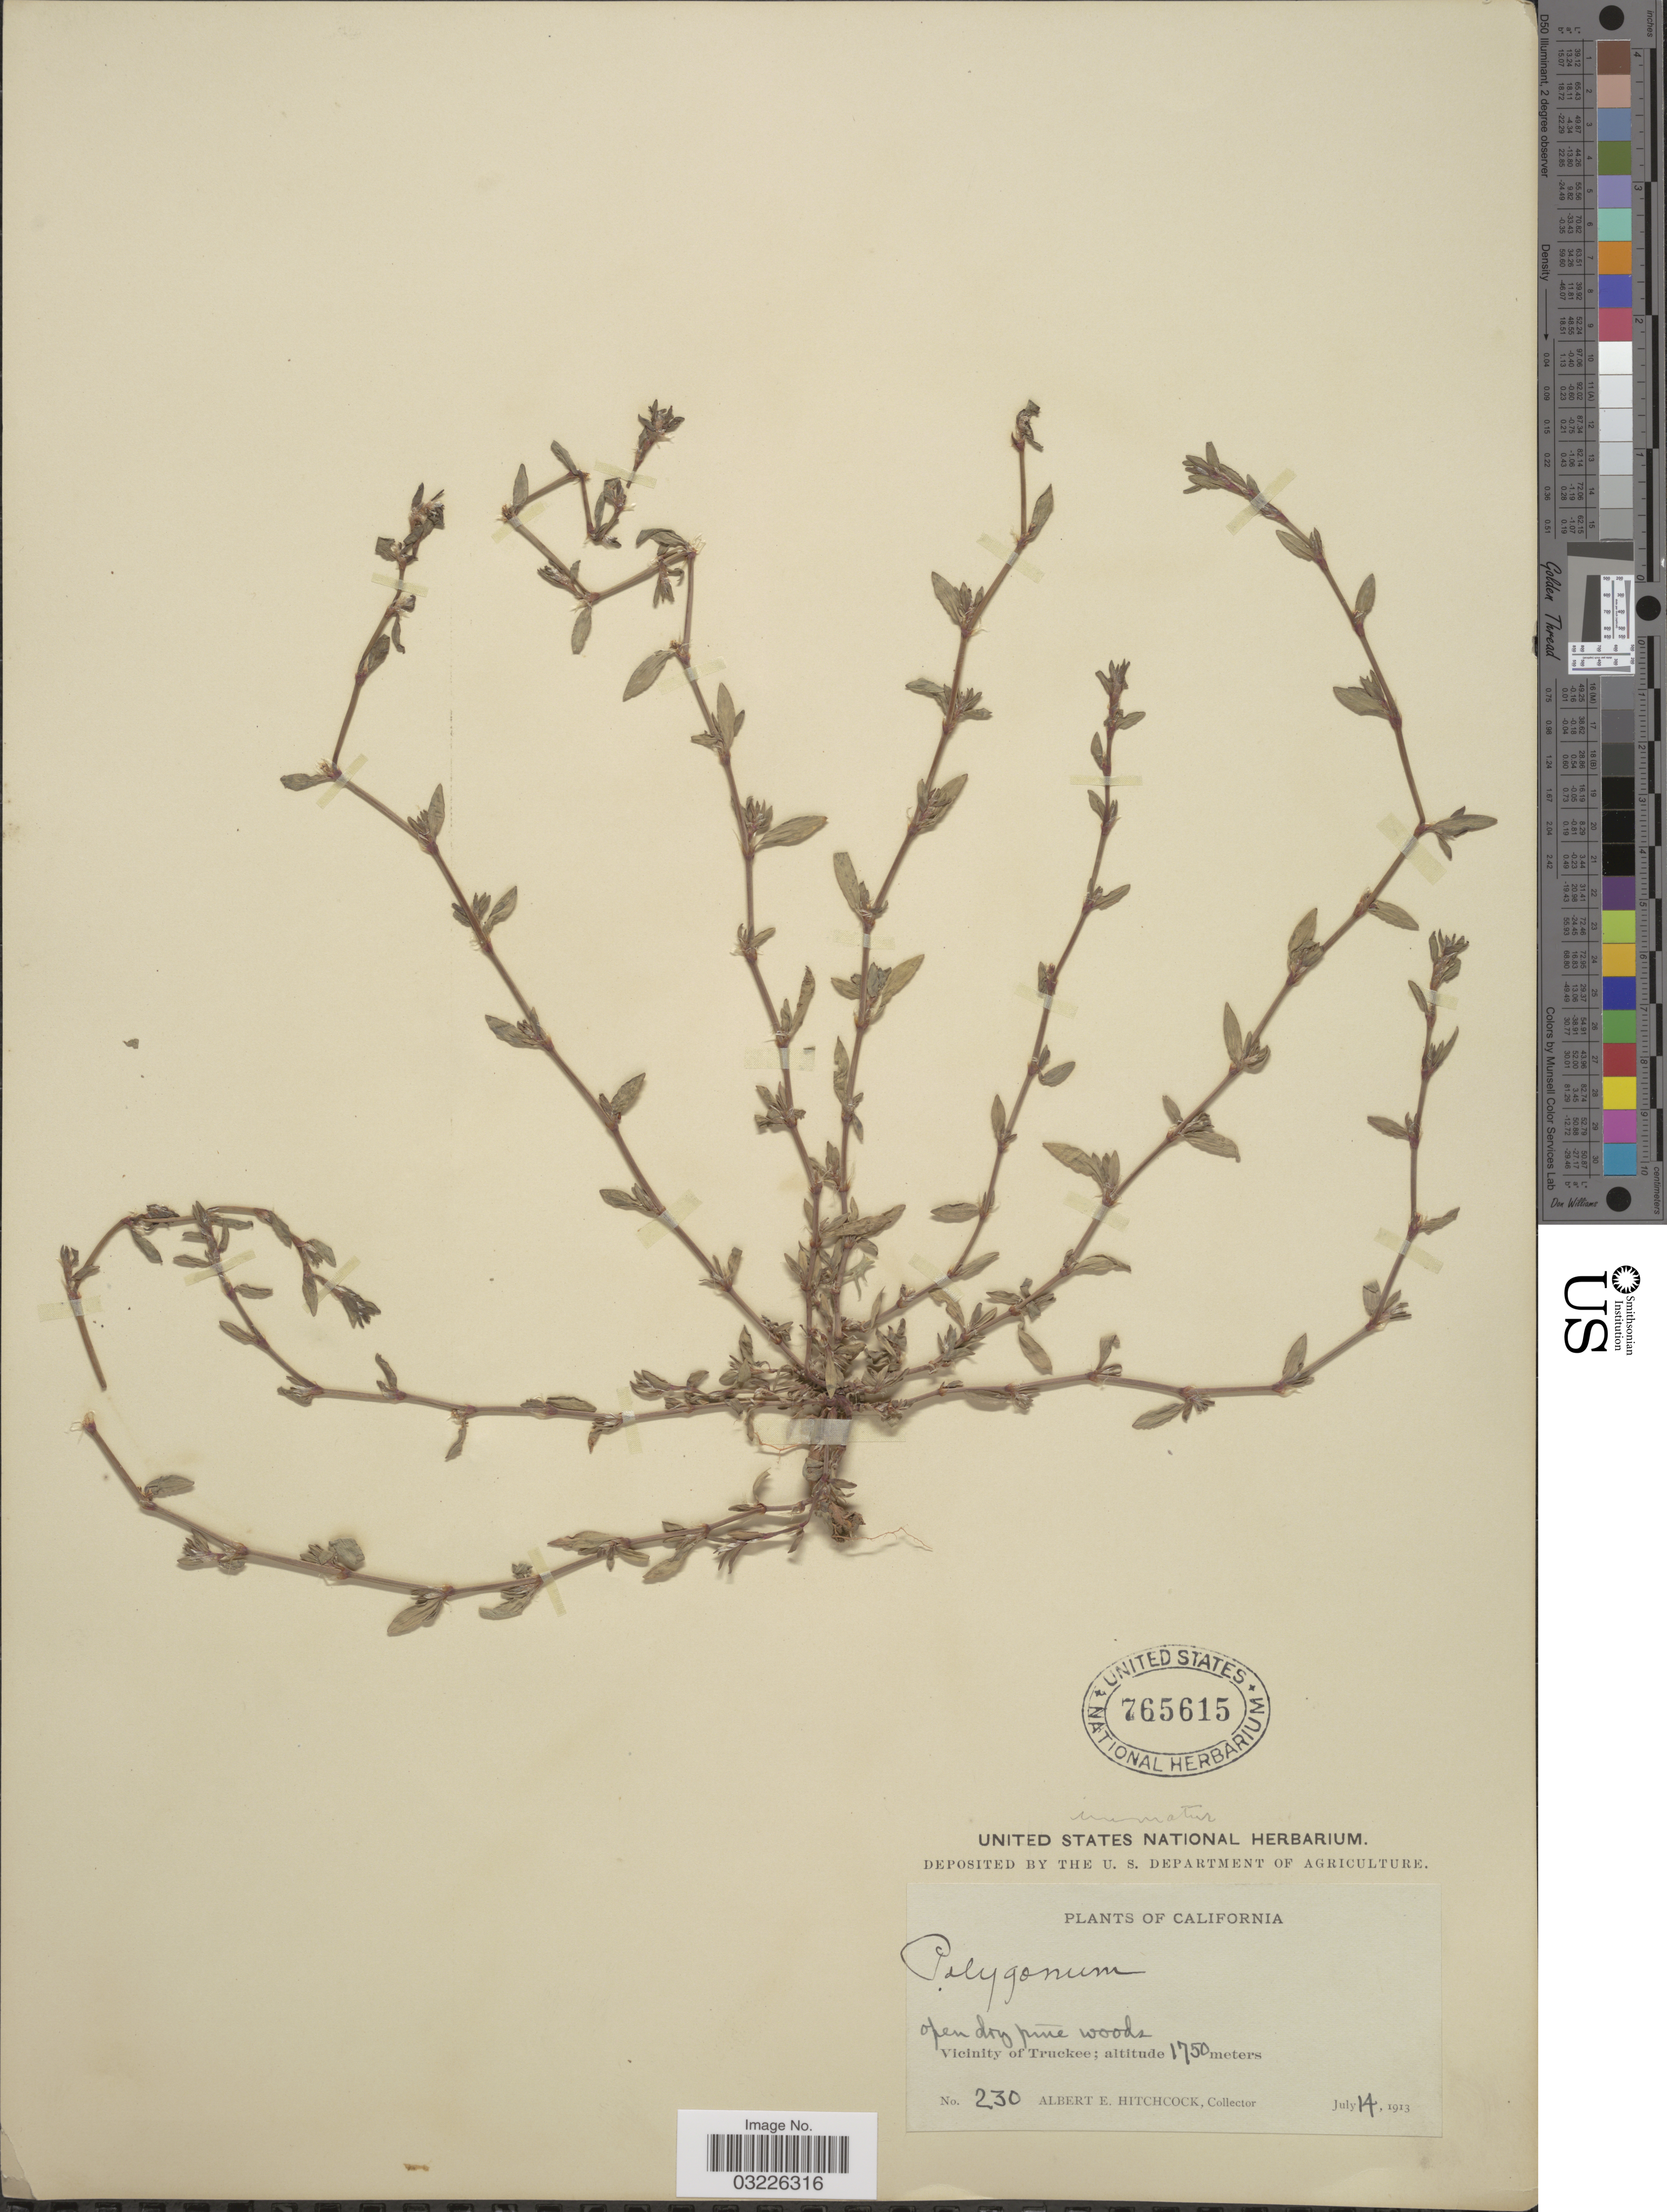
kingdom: Plantae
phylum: Tracheophyta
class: Magnoliopsida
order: Caryophyllales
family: Polygonaceae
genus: Polygonum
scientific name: Polygonum sp.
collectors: A. Hitchcock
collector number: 230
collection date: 1913-07-14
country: United States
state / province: California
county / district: Nevada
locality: Vicinity of Truckee.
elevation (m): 1750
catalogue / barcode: US 765615